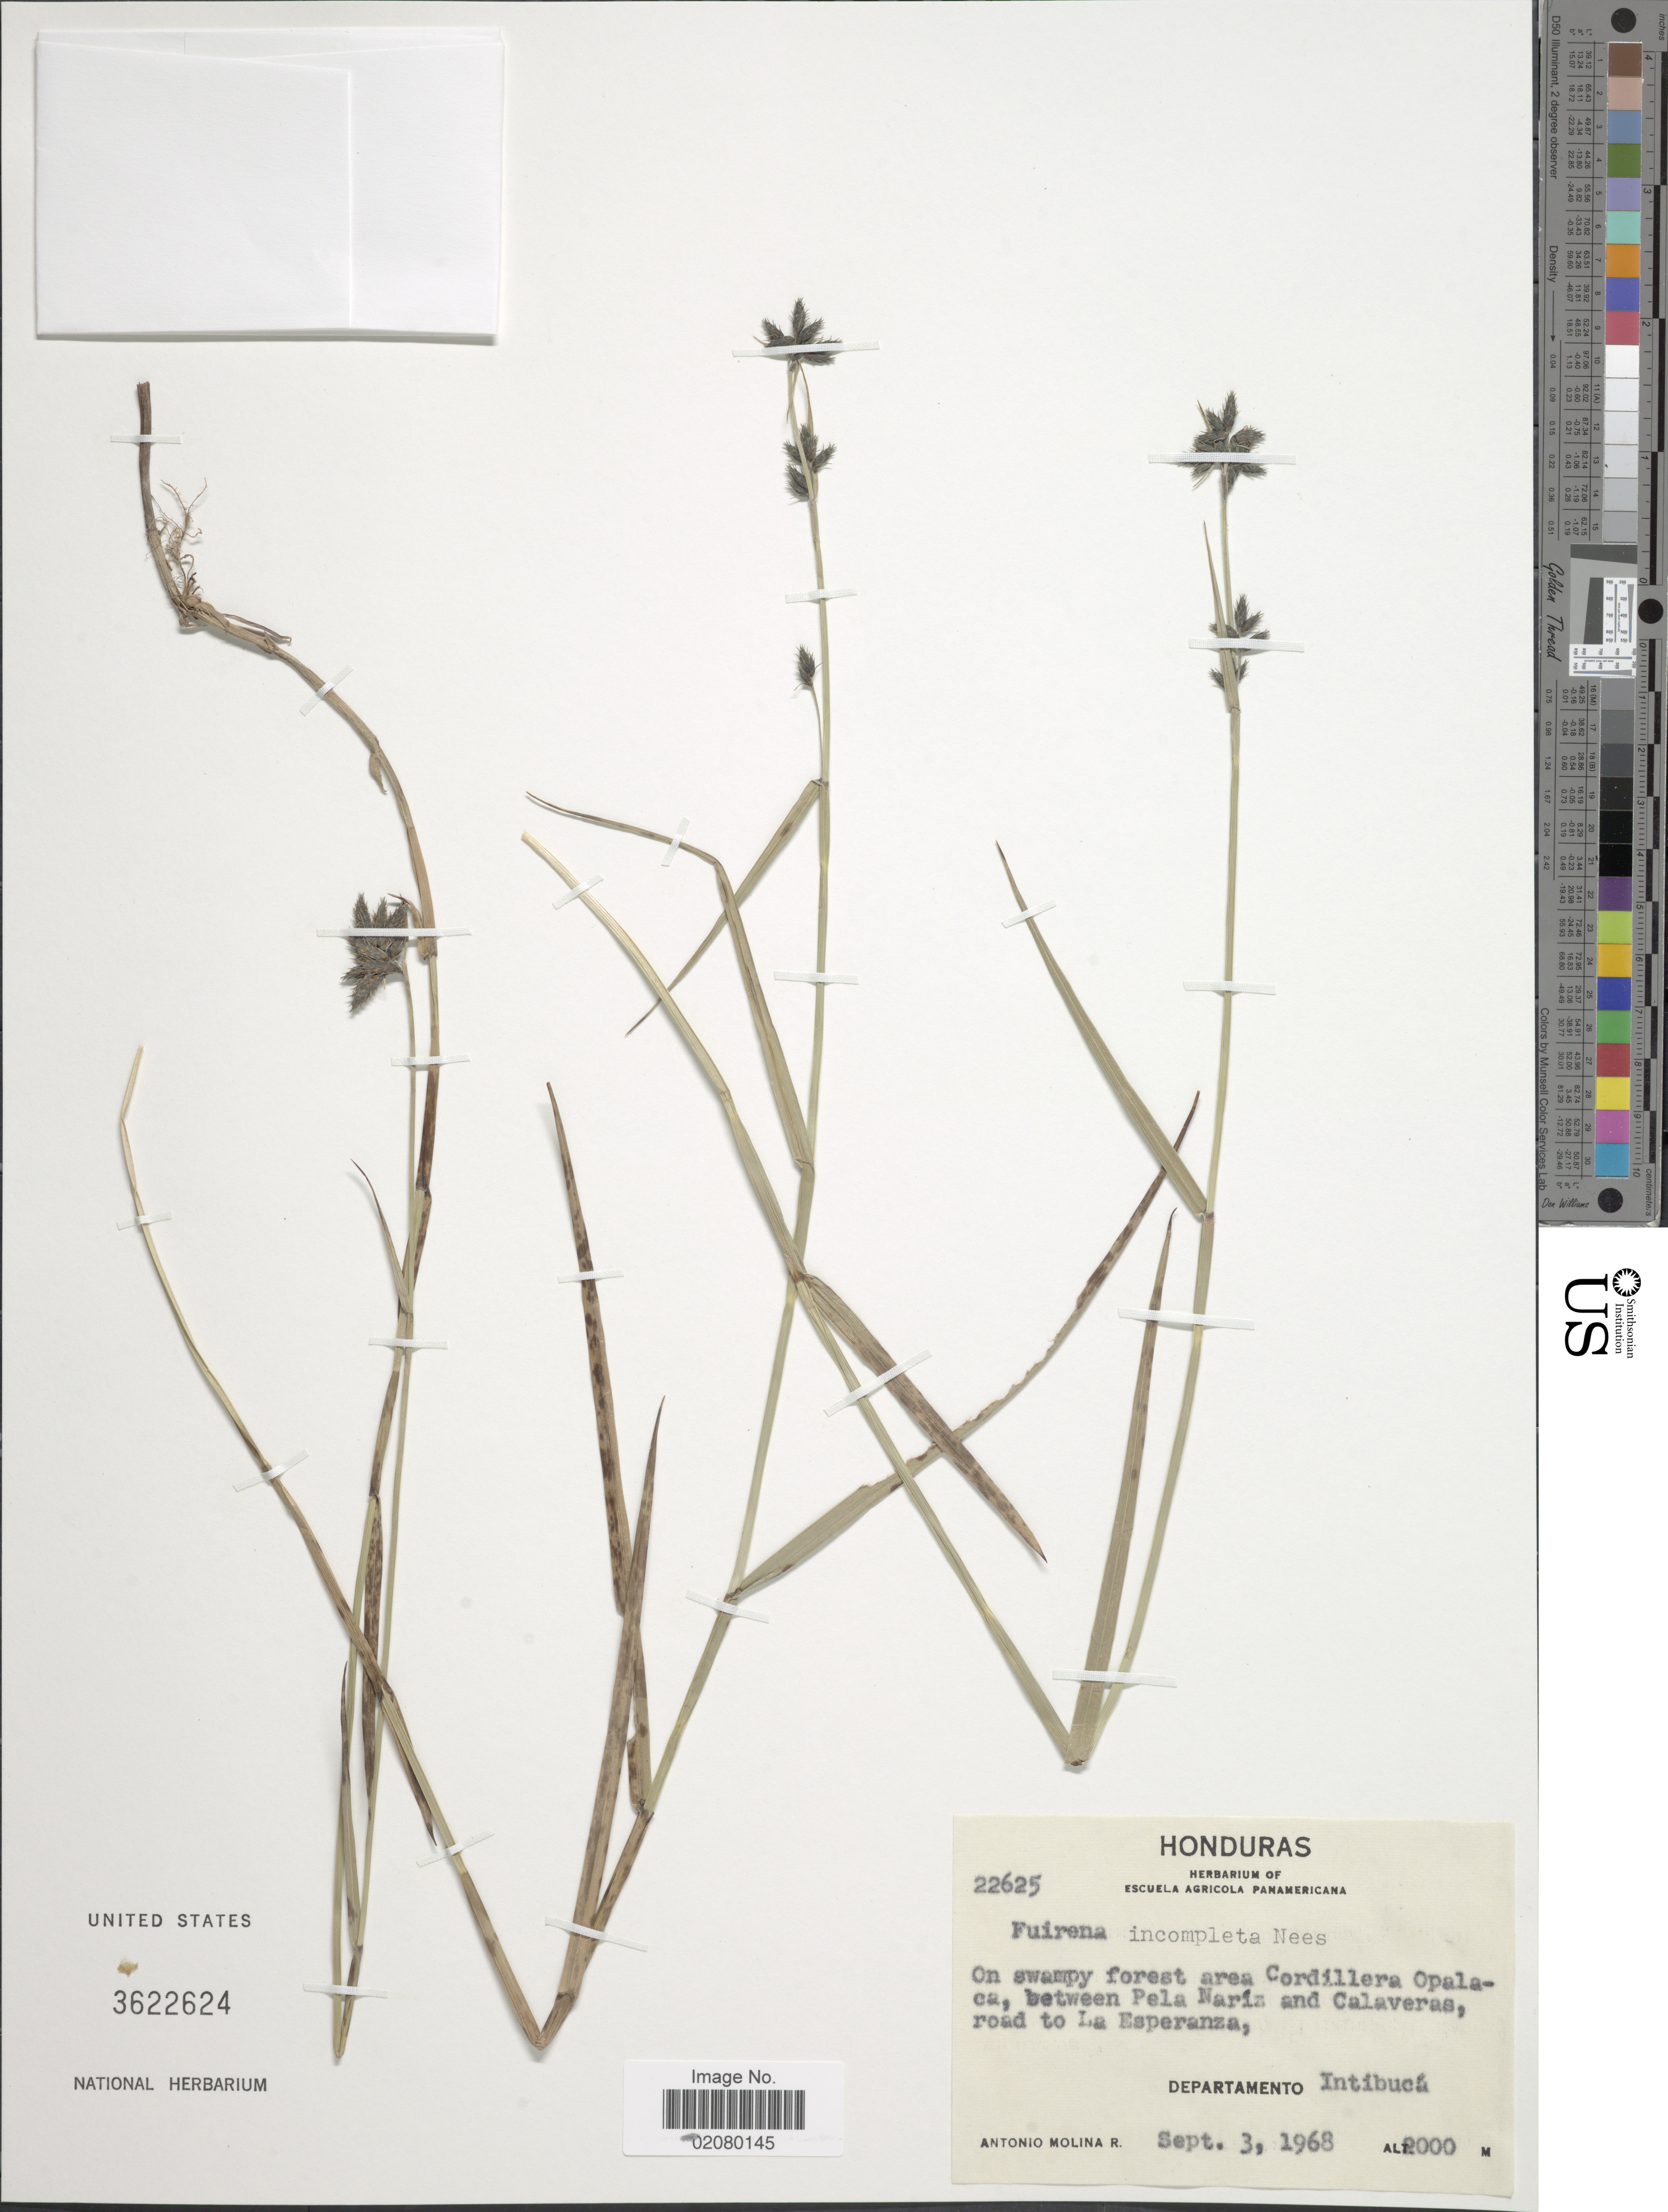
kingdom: Plantae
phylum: Tracheophyta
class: Liliopsida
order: Poales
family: Cyperaceae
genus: Fuirena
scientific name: Fuirena incompleta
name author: Nees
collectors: A. Molina R.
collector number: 22625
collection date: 1968-09-03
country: Honduras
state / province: Intibuca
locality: Between Pela Nariz and Calaveras, road to La Esperanza, Departamento Intibuca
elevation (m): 2000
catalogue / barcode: US 3622624